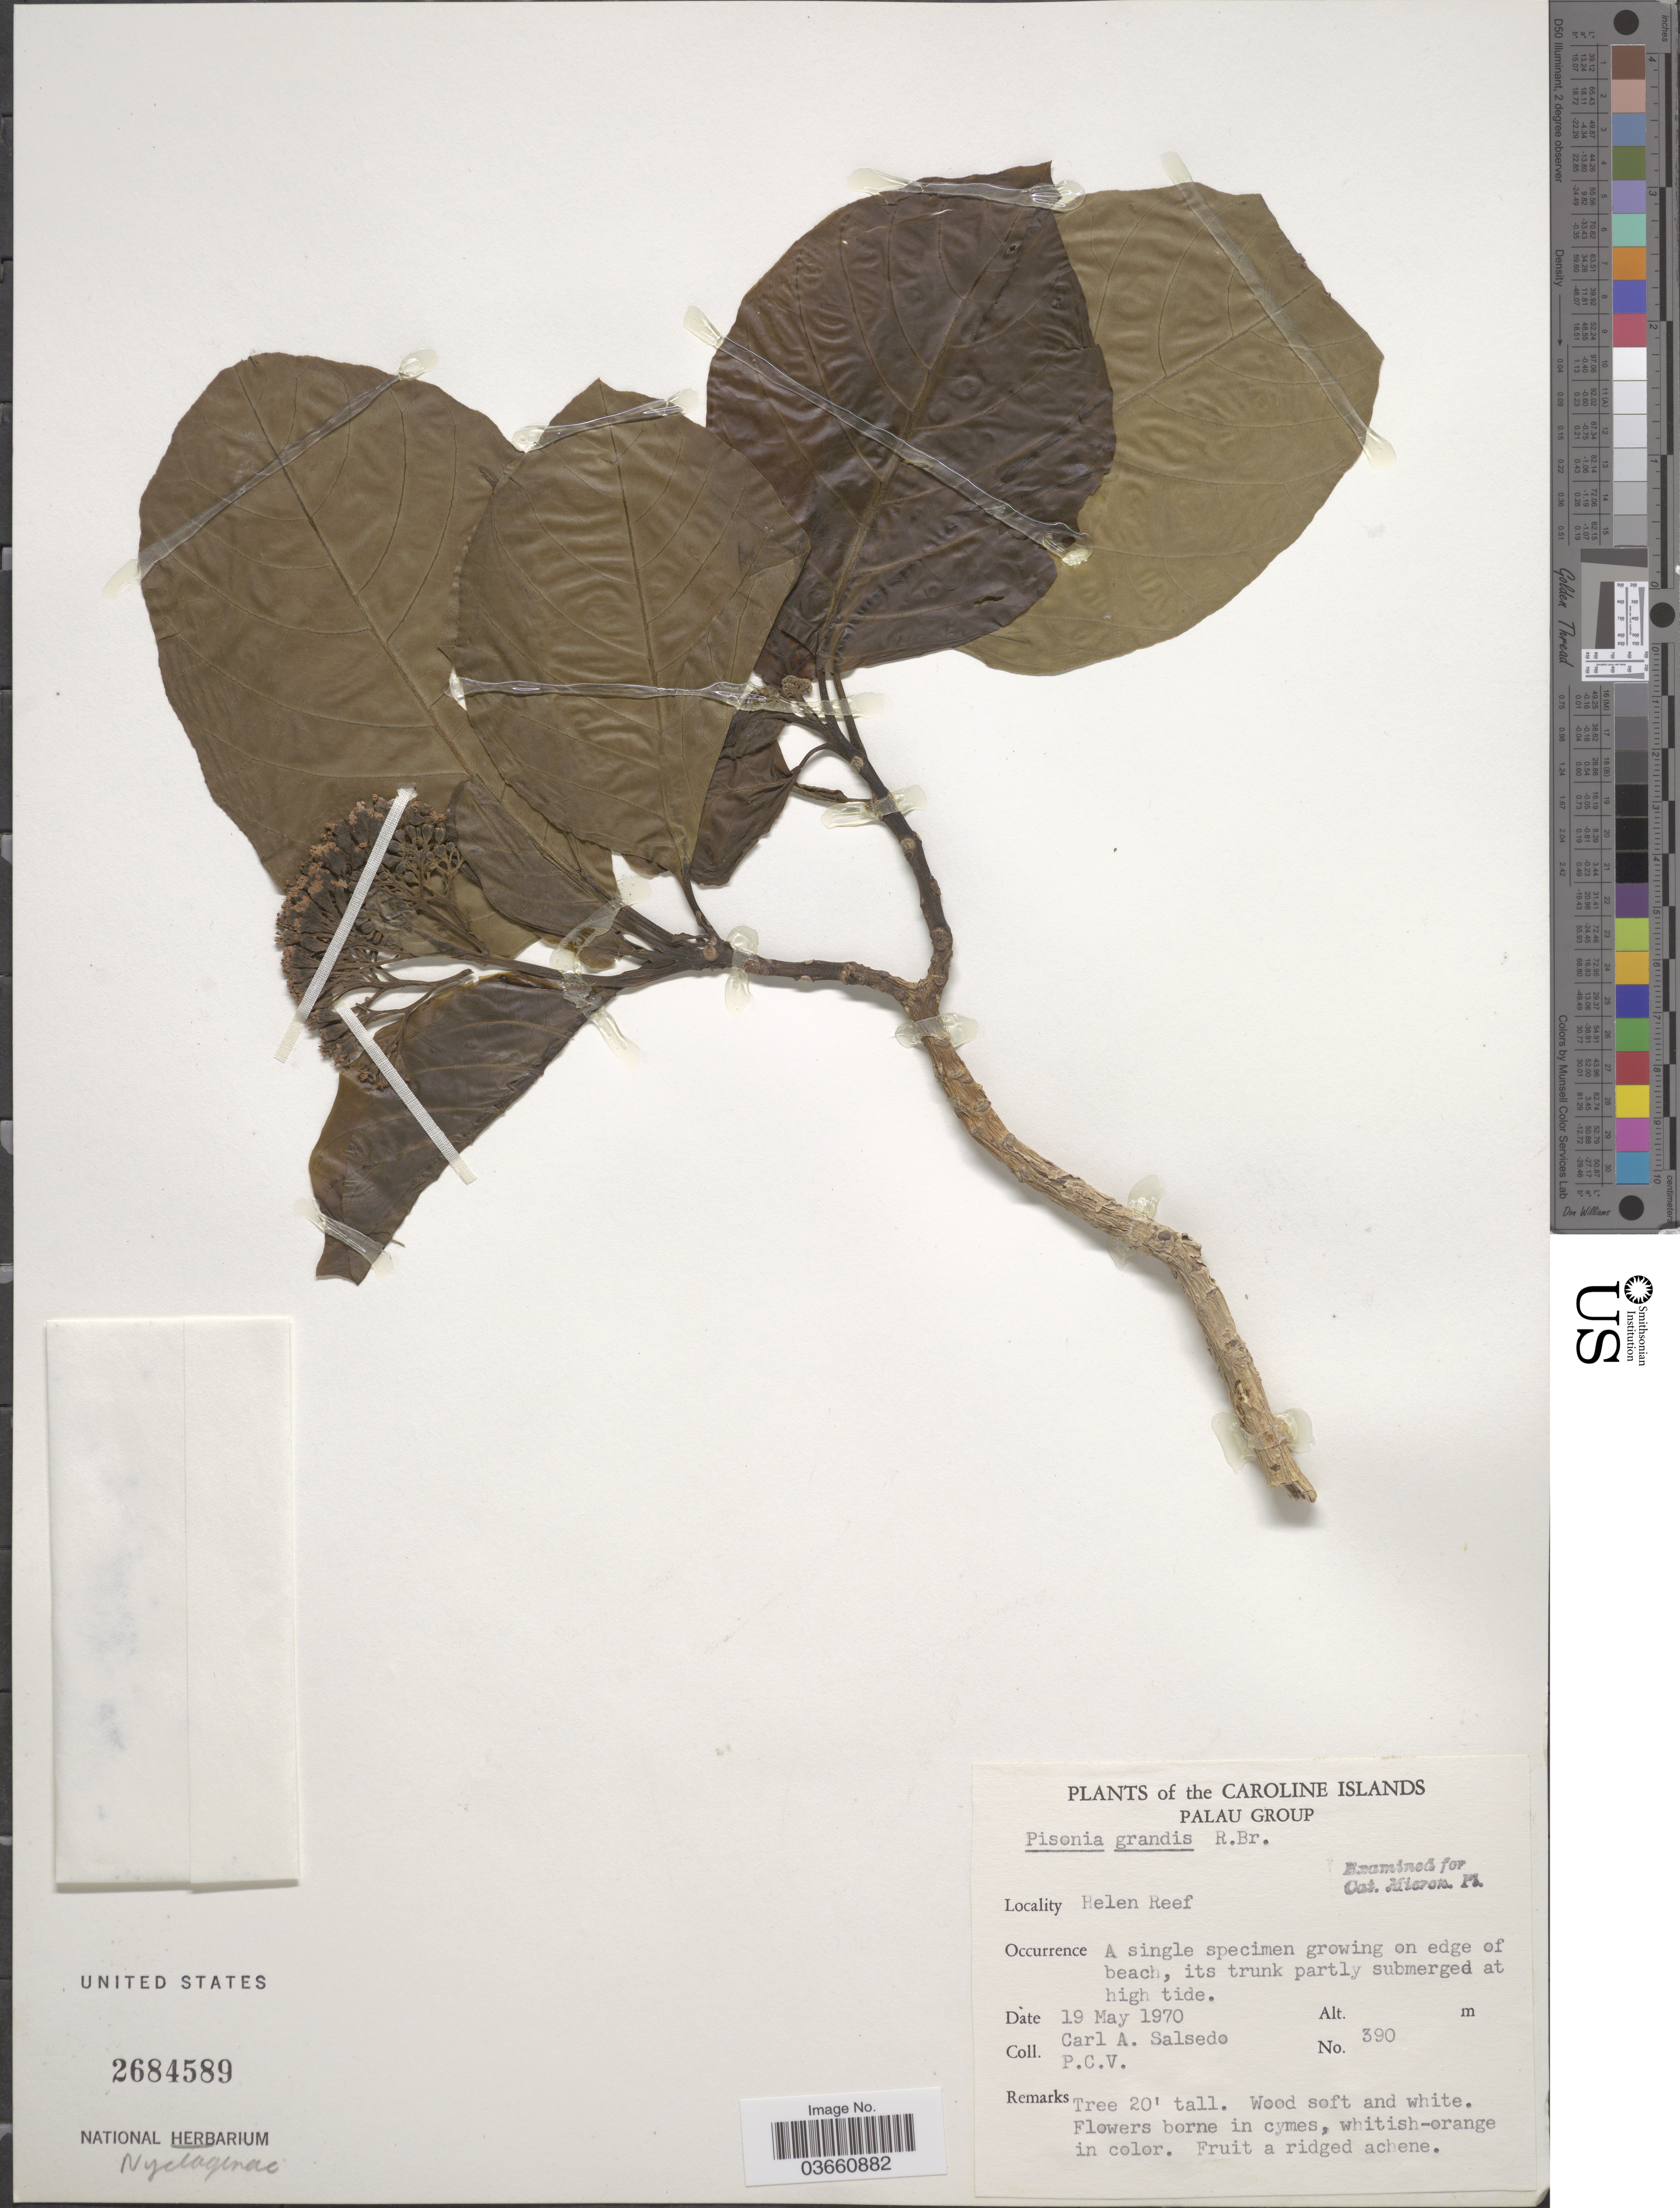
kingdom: Plantae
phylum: Tracheophyta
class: Magnoliopsida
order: Caryophyllales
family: Nyctaginaceae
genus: Pisonia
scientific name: Pisonia grandis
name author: R. Br.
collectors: C.A. Salsedo & P. C. V.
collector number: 390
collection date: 1970-05-19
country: Palau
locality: Caroline Islands. Palau Group. Helen Reef.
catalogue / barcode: US 2684589